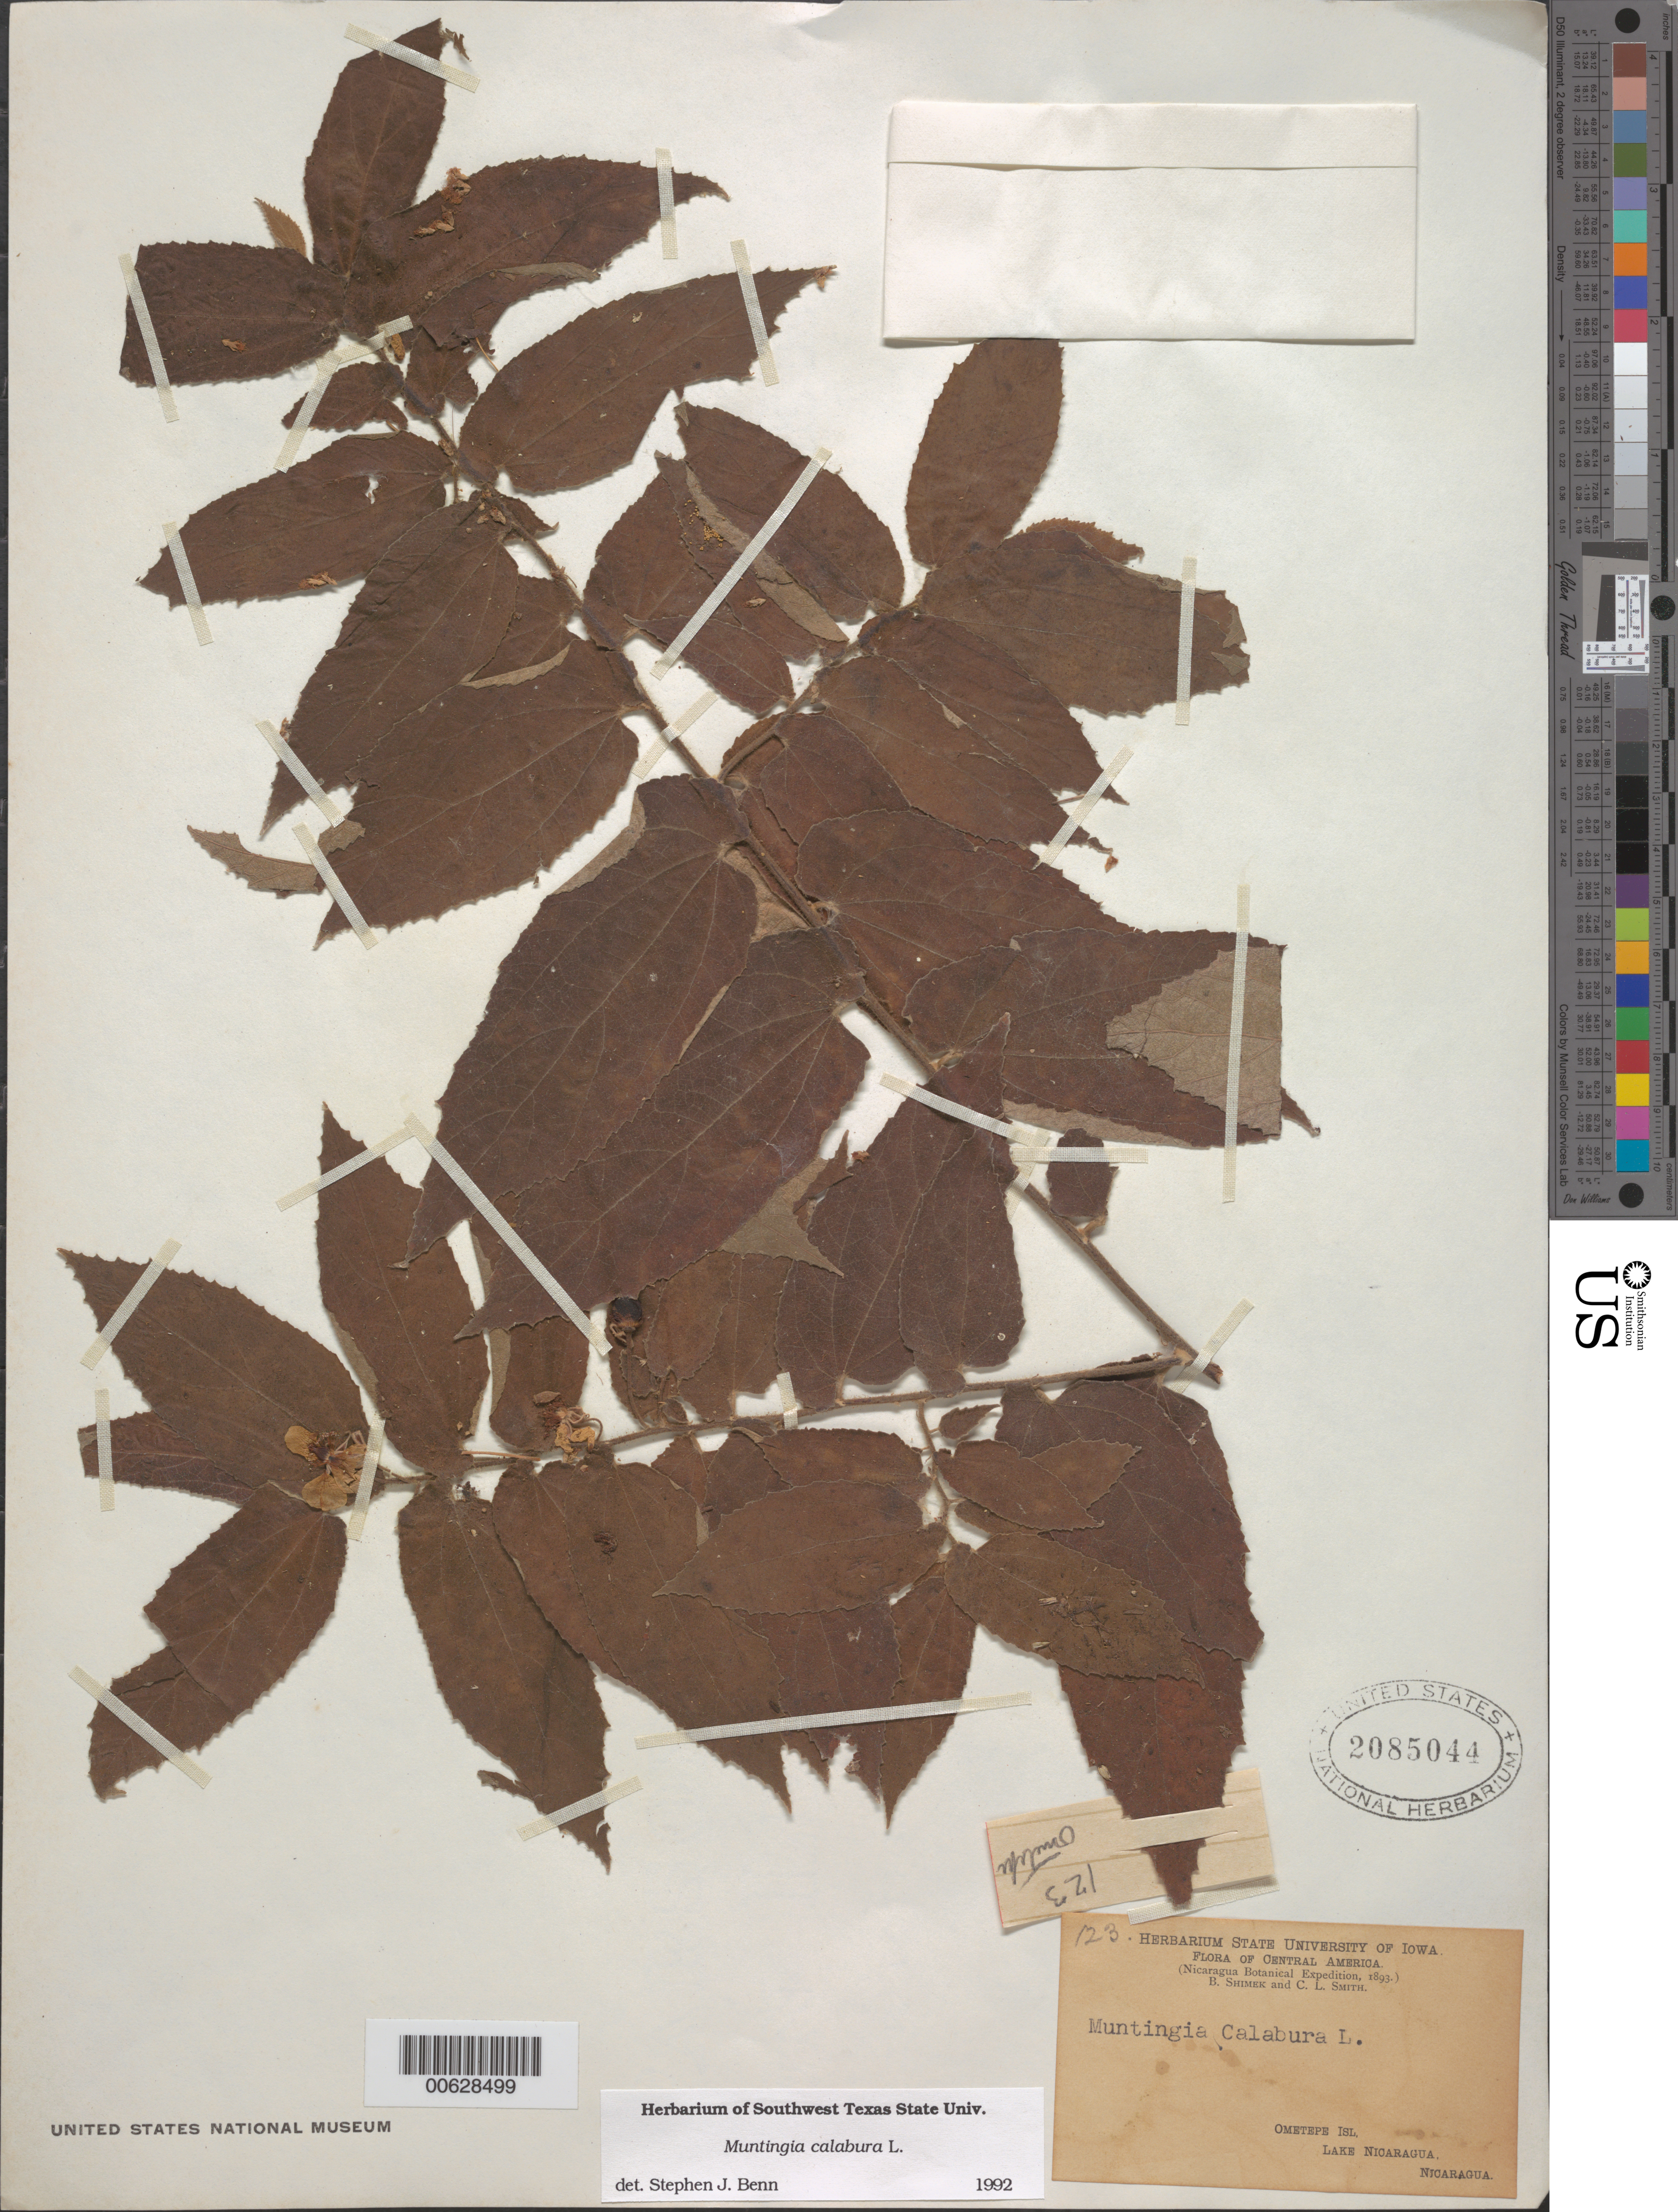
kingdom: Plantae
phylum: Tracheophyta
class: Magnoliopsida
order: Malvales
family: Muntingiaceae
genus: Muntingia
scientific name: Muntingia calabura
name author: L.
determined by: Benn, S. J.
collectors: B. Shimek & C. L. Smith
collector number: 123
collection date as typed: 1893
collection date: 1893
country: Nicaragua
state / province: Rivas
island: Isla de Omotepe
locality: Ometepe Isl., Lake Nicaragua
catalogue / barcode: US 2085044